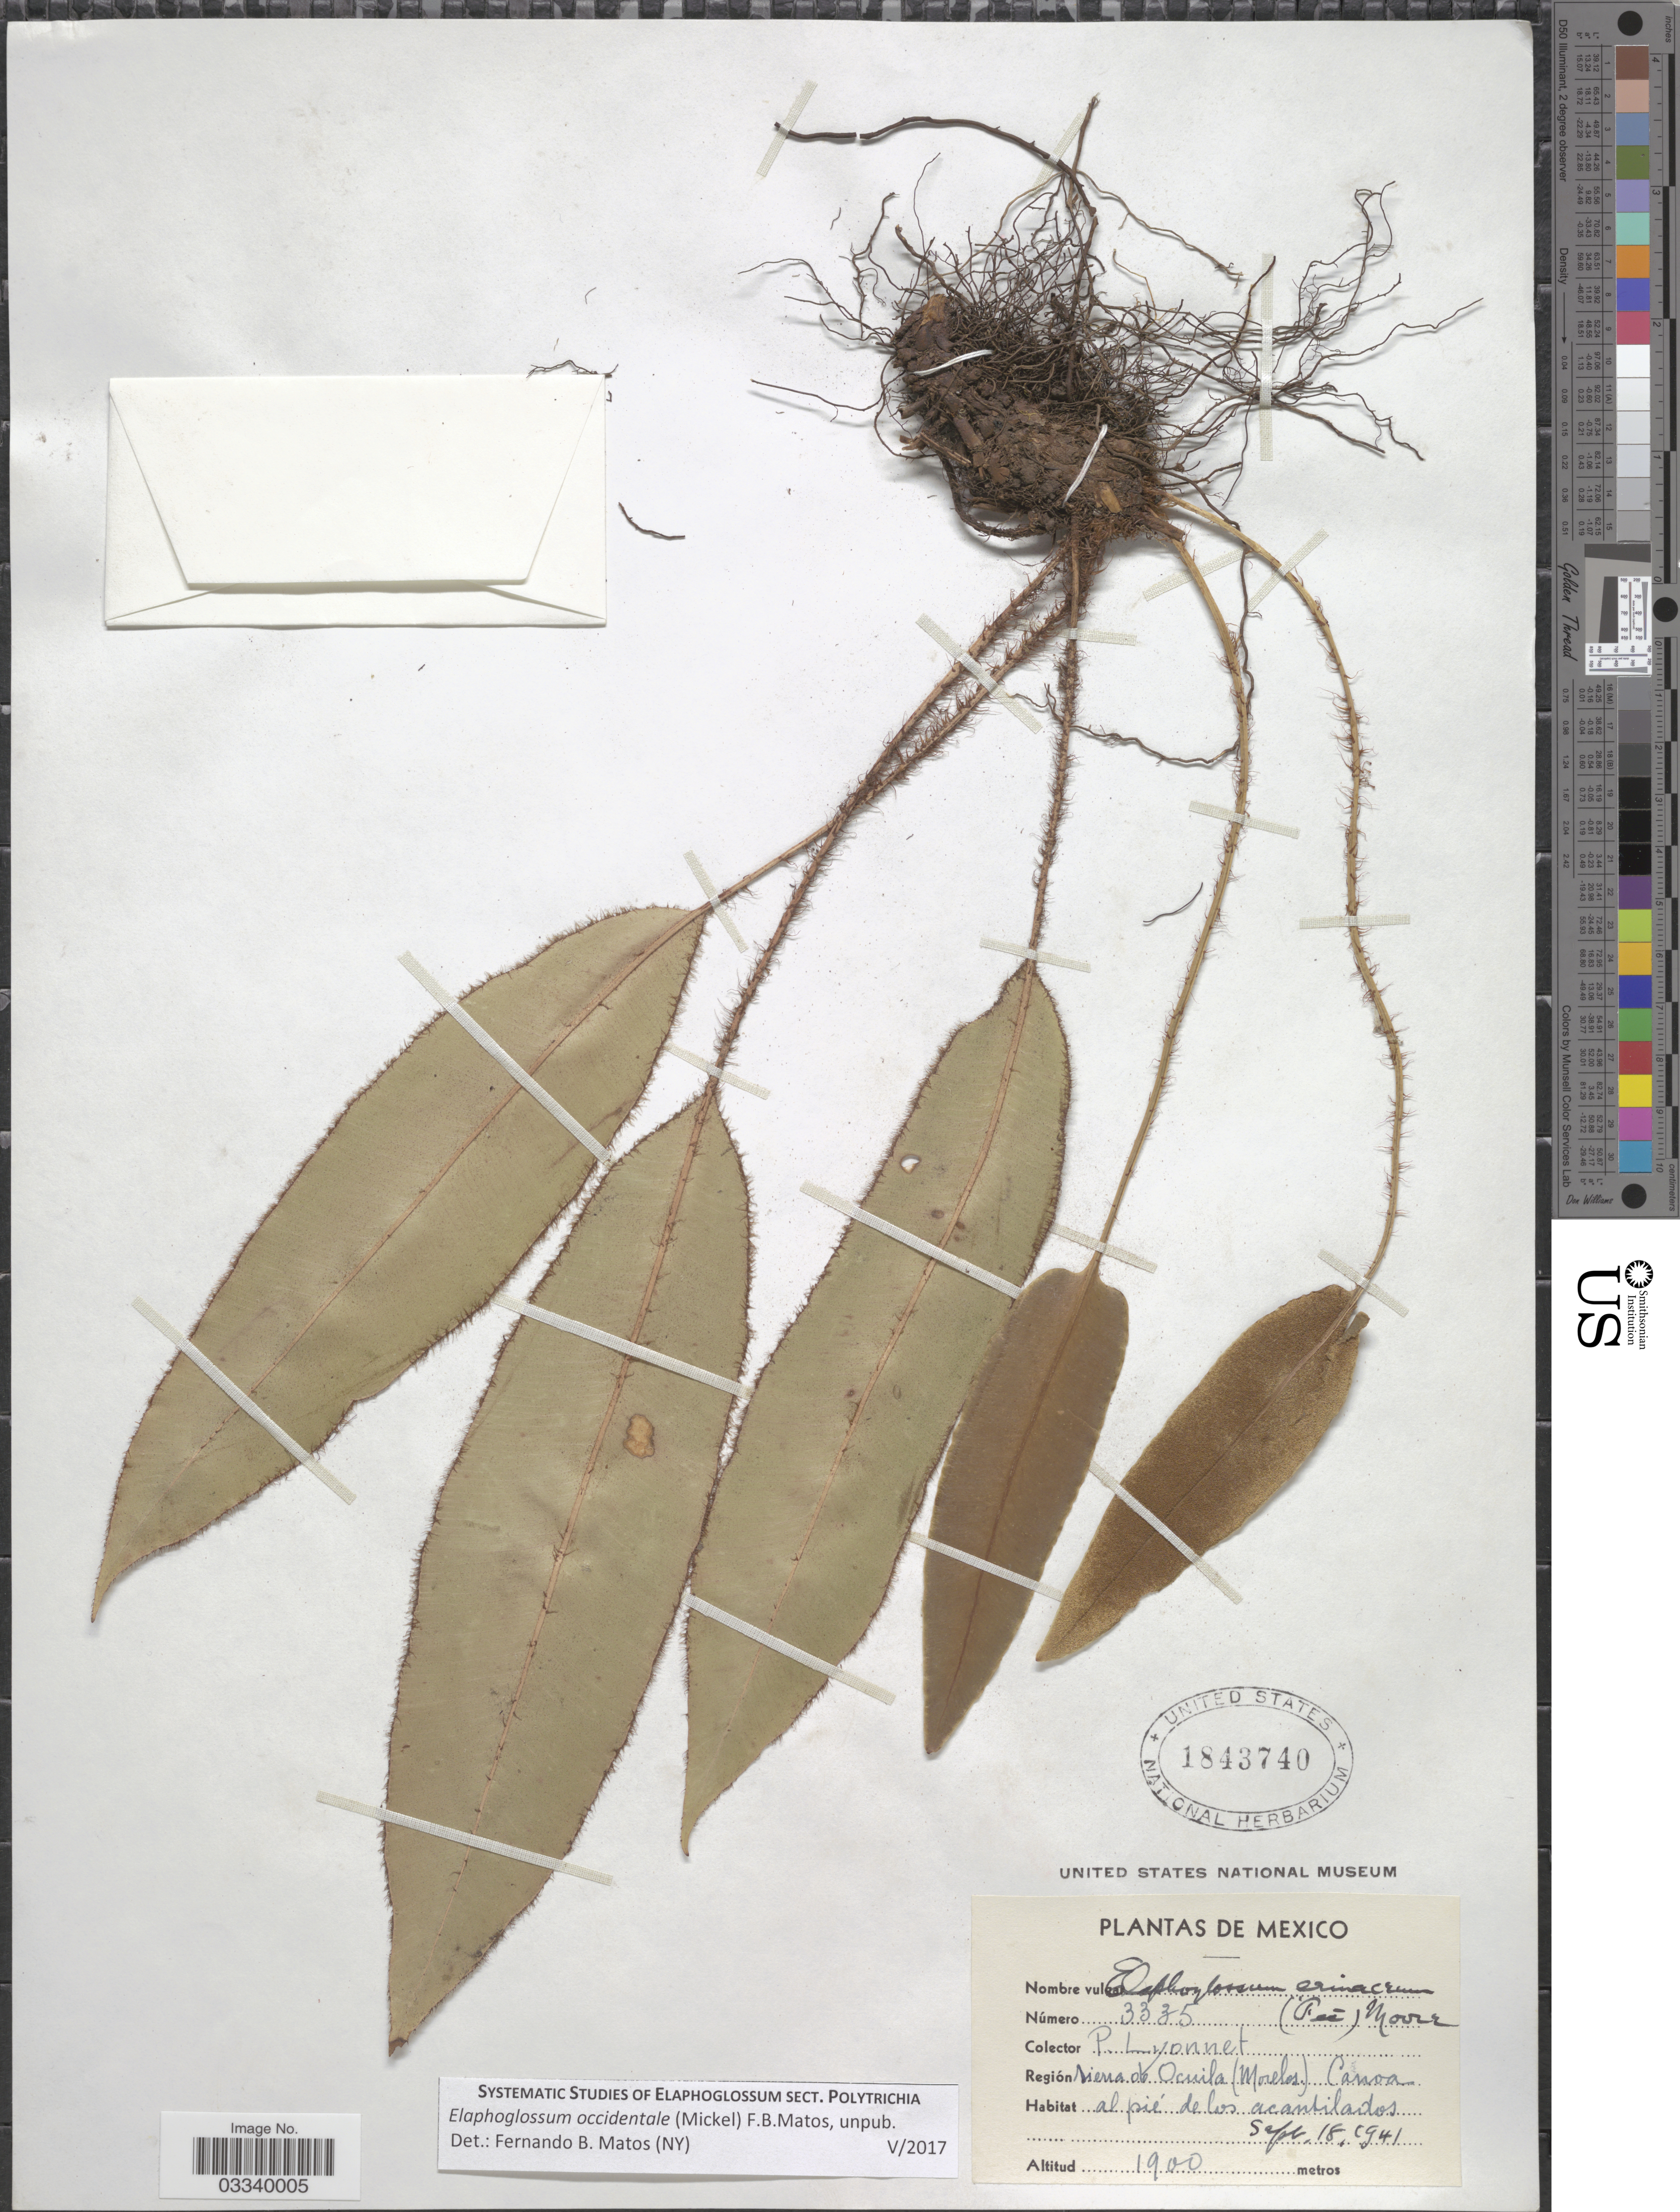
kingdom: Plantae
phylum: Tracheophyta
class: Polypodiopsida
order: Polypodiales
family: Dryopteridaceae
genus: Elaphoglossum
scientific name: Elaphoglossum occidentale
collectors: P. Lyonnet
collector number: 3335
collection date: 1941-09-18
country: Mexico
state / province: Morelos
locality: Región Sierra de Ocuila. Canoa.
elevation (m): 1900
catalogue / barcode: US 1843740